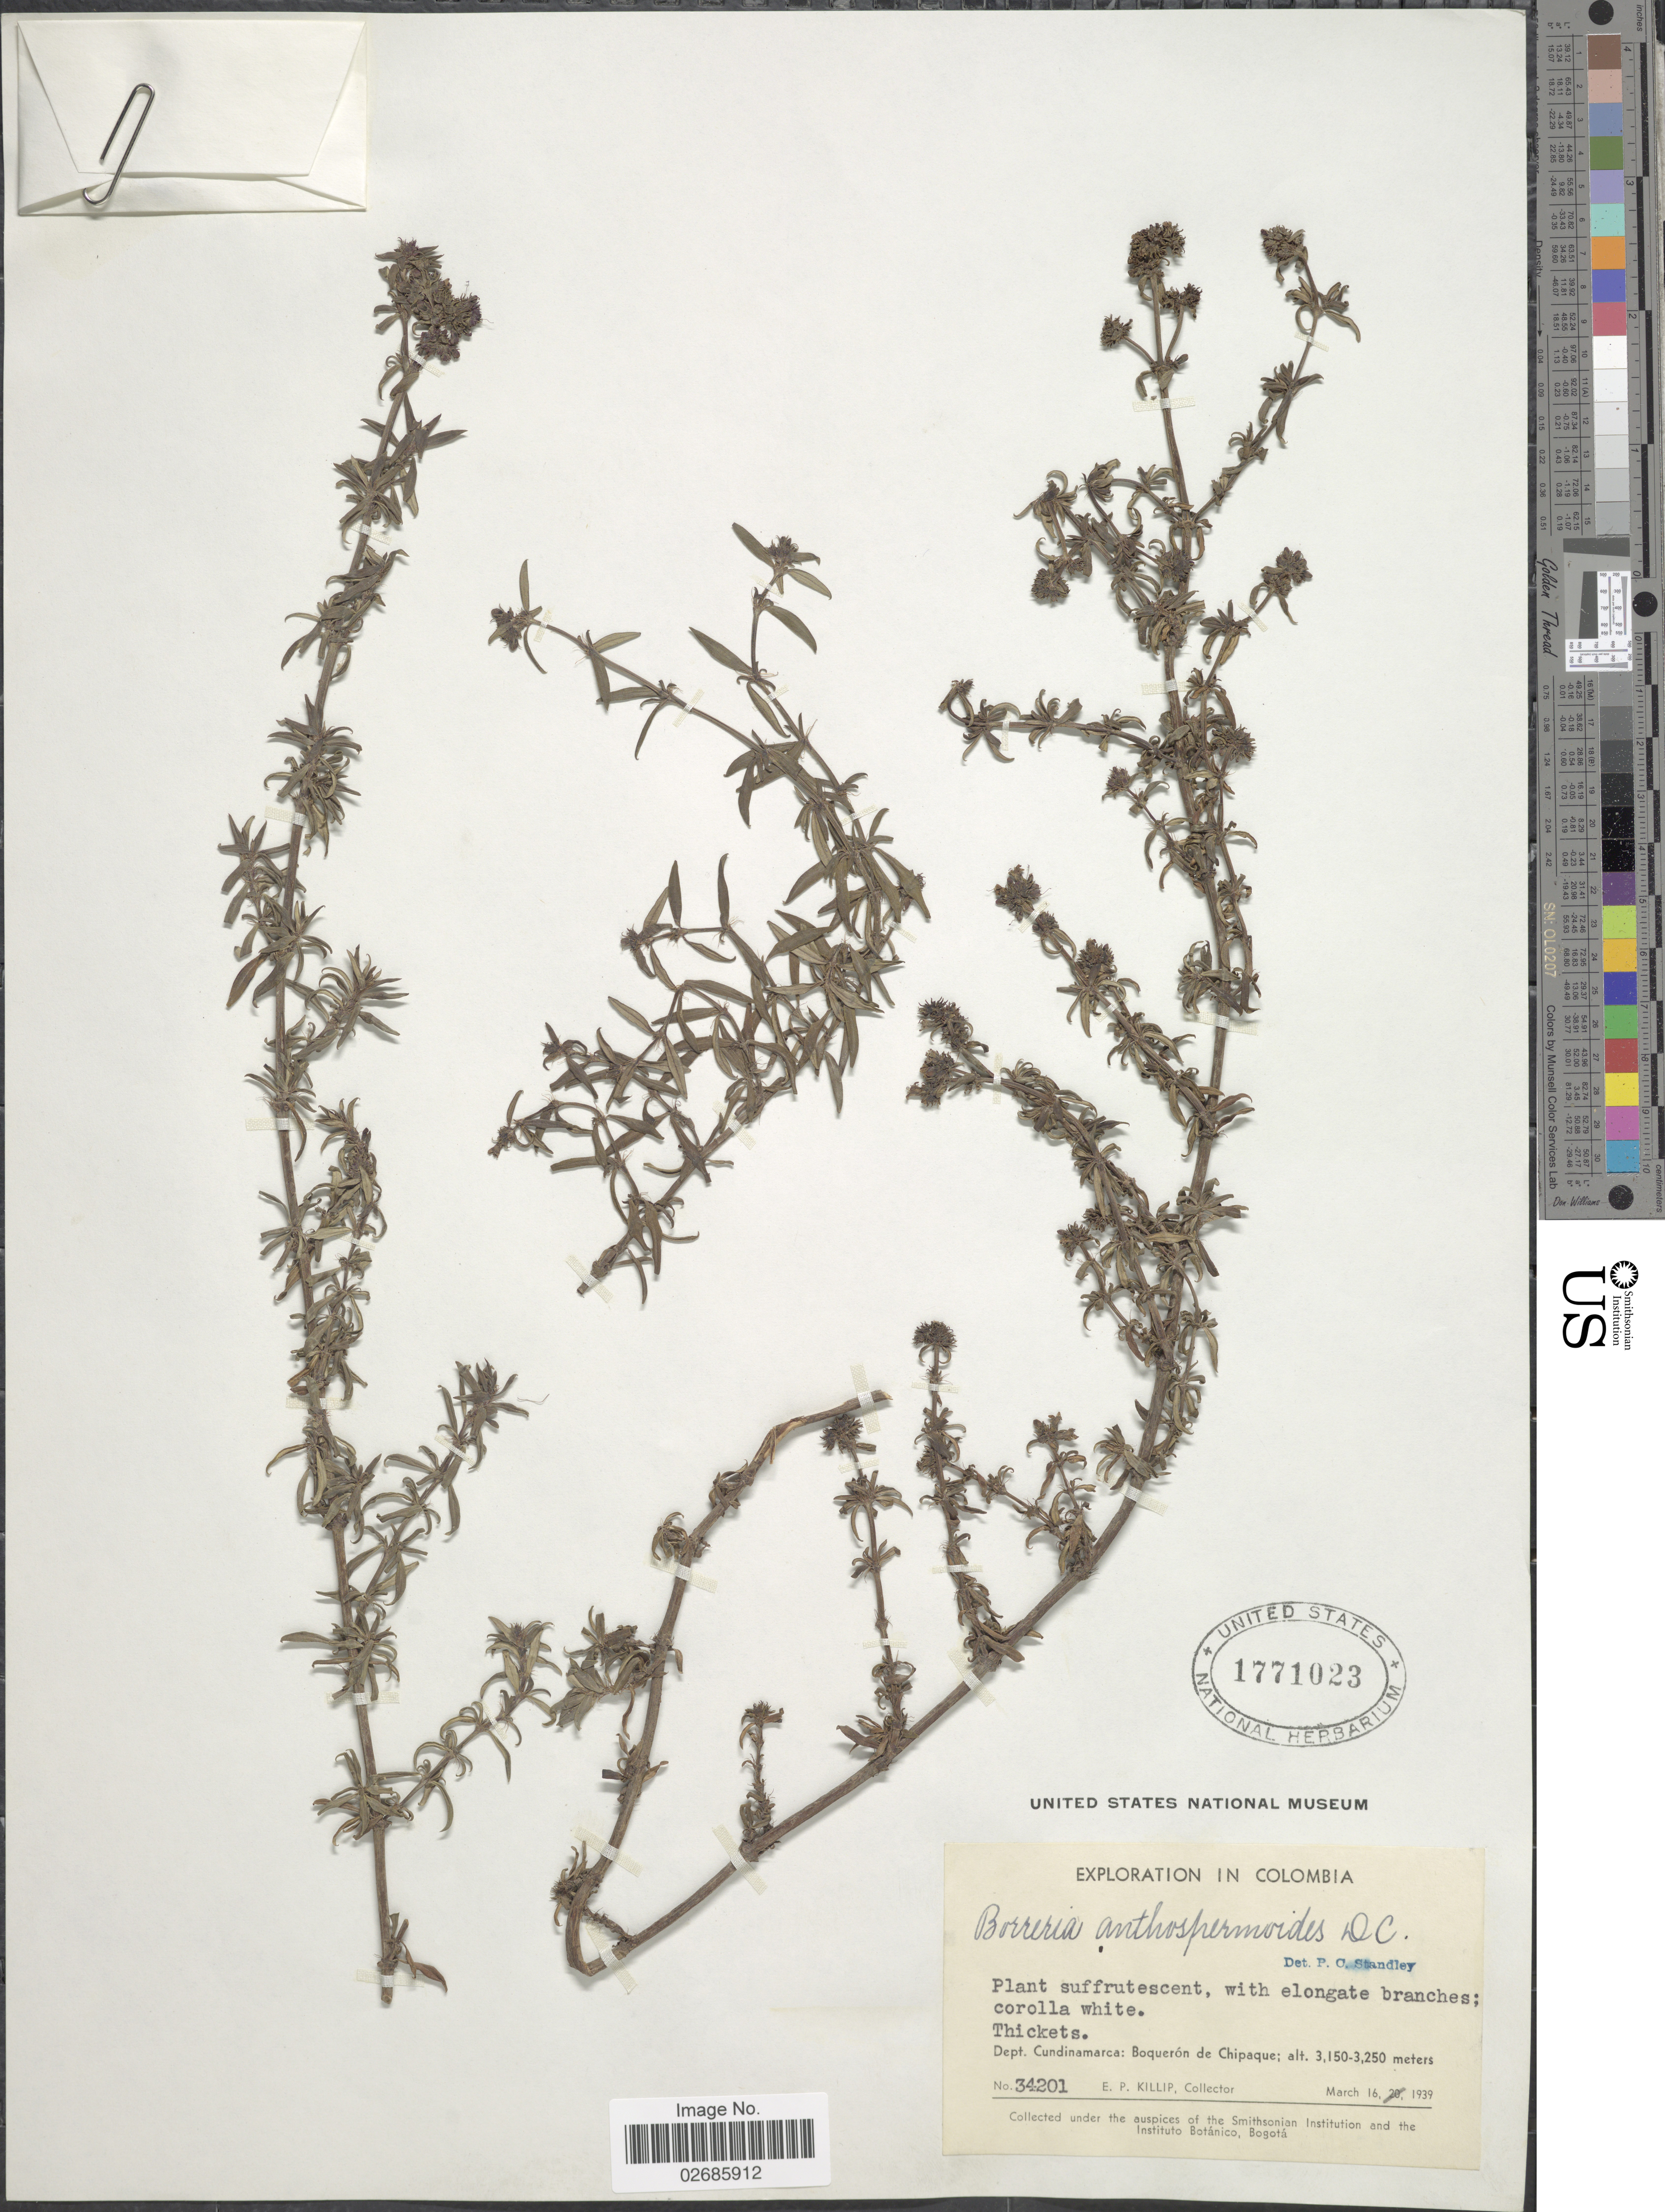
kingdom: Plantae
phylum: Tracheophyta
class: Magnoliopsida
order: Gentianales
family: Rubiaceae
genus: Borreria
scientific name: Borreria anthospermoides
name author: DC.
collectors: E. P. Killip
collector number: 34201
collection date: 1939-03-16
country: Colombia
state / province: Cundinamarca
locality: Dept. Cundinamarca: Boqueron de Chipaque.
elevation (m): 3150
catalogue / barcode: US 1771023